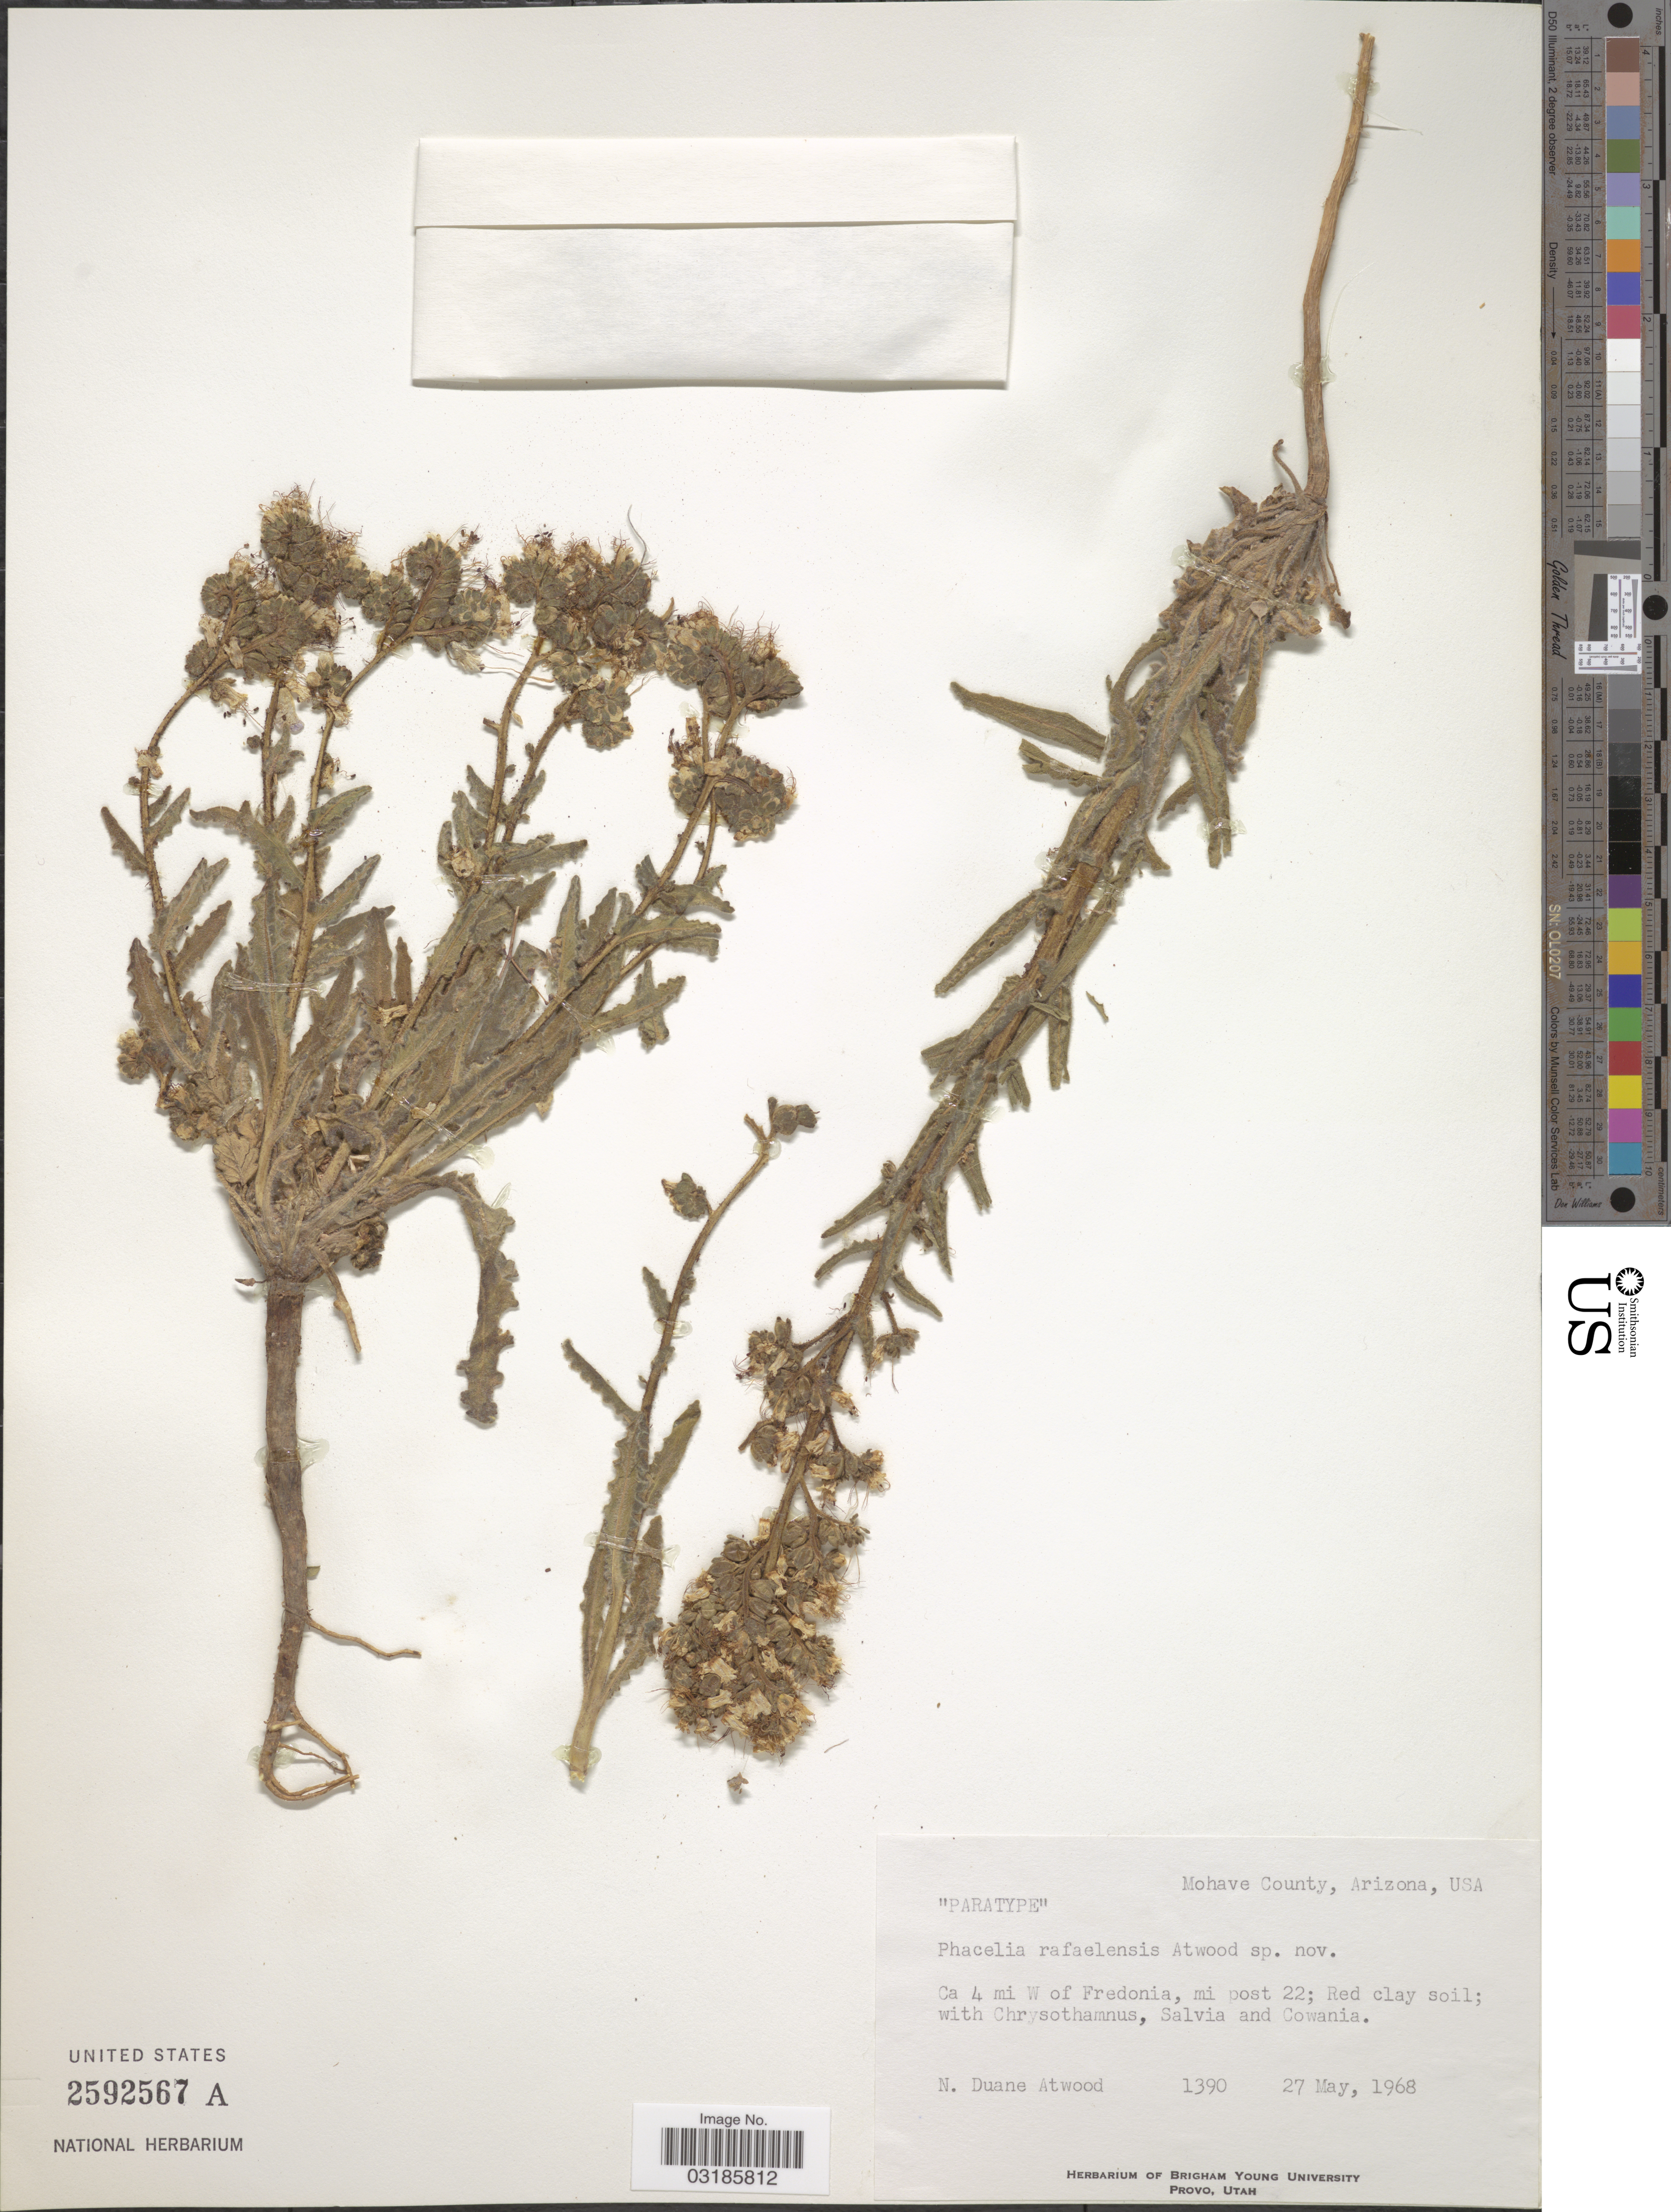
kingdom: Plantae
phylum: Tracheophyta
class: Magnoliopsida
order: Boraginales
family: Hydrophyllaceae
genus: Phacelia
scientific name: Phacelia rafaelensis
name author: Atwood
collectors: N. Atwood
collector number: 1390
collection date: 1968-05-27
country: United States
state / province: Arizona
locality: Mohave County. Ca 4 mi W of Fredonia, mi post 22; Red clay soil.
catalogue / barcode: US 2592567A